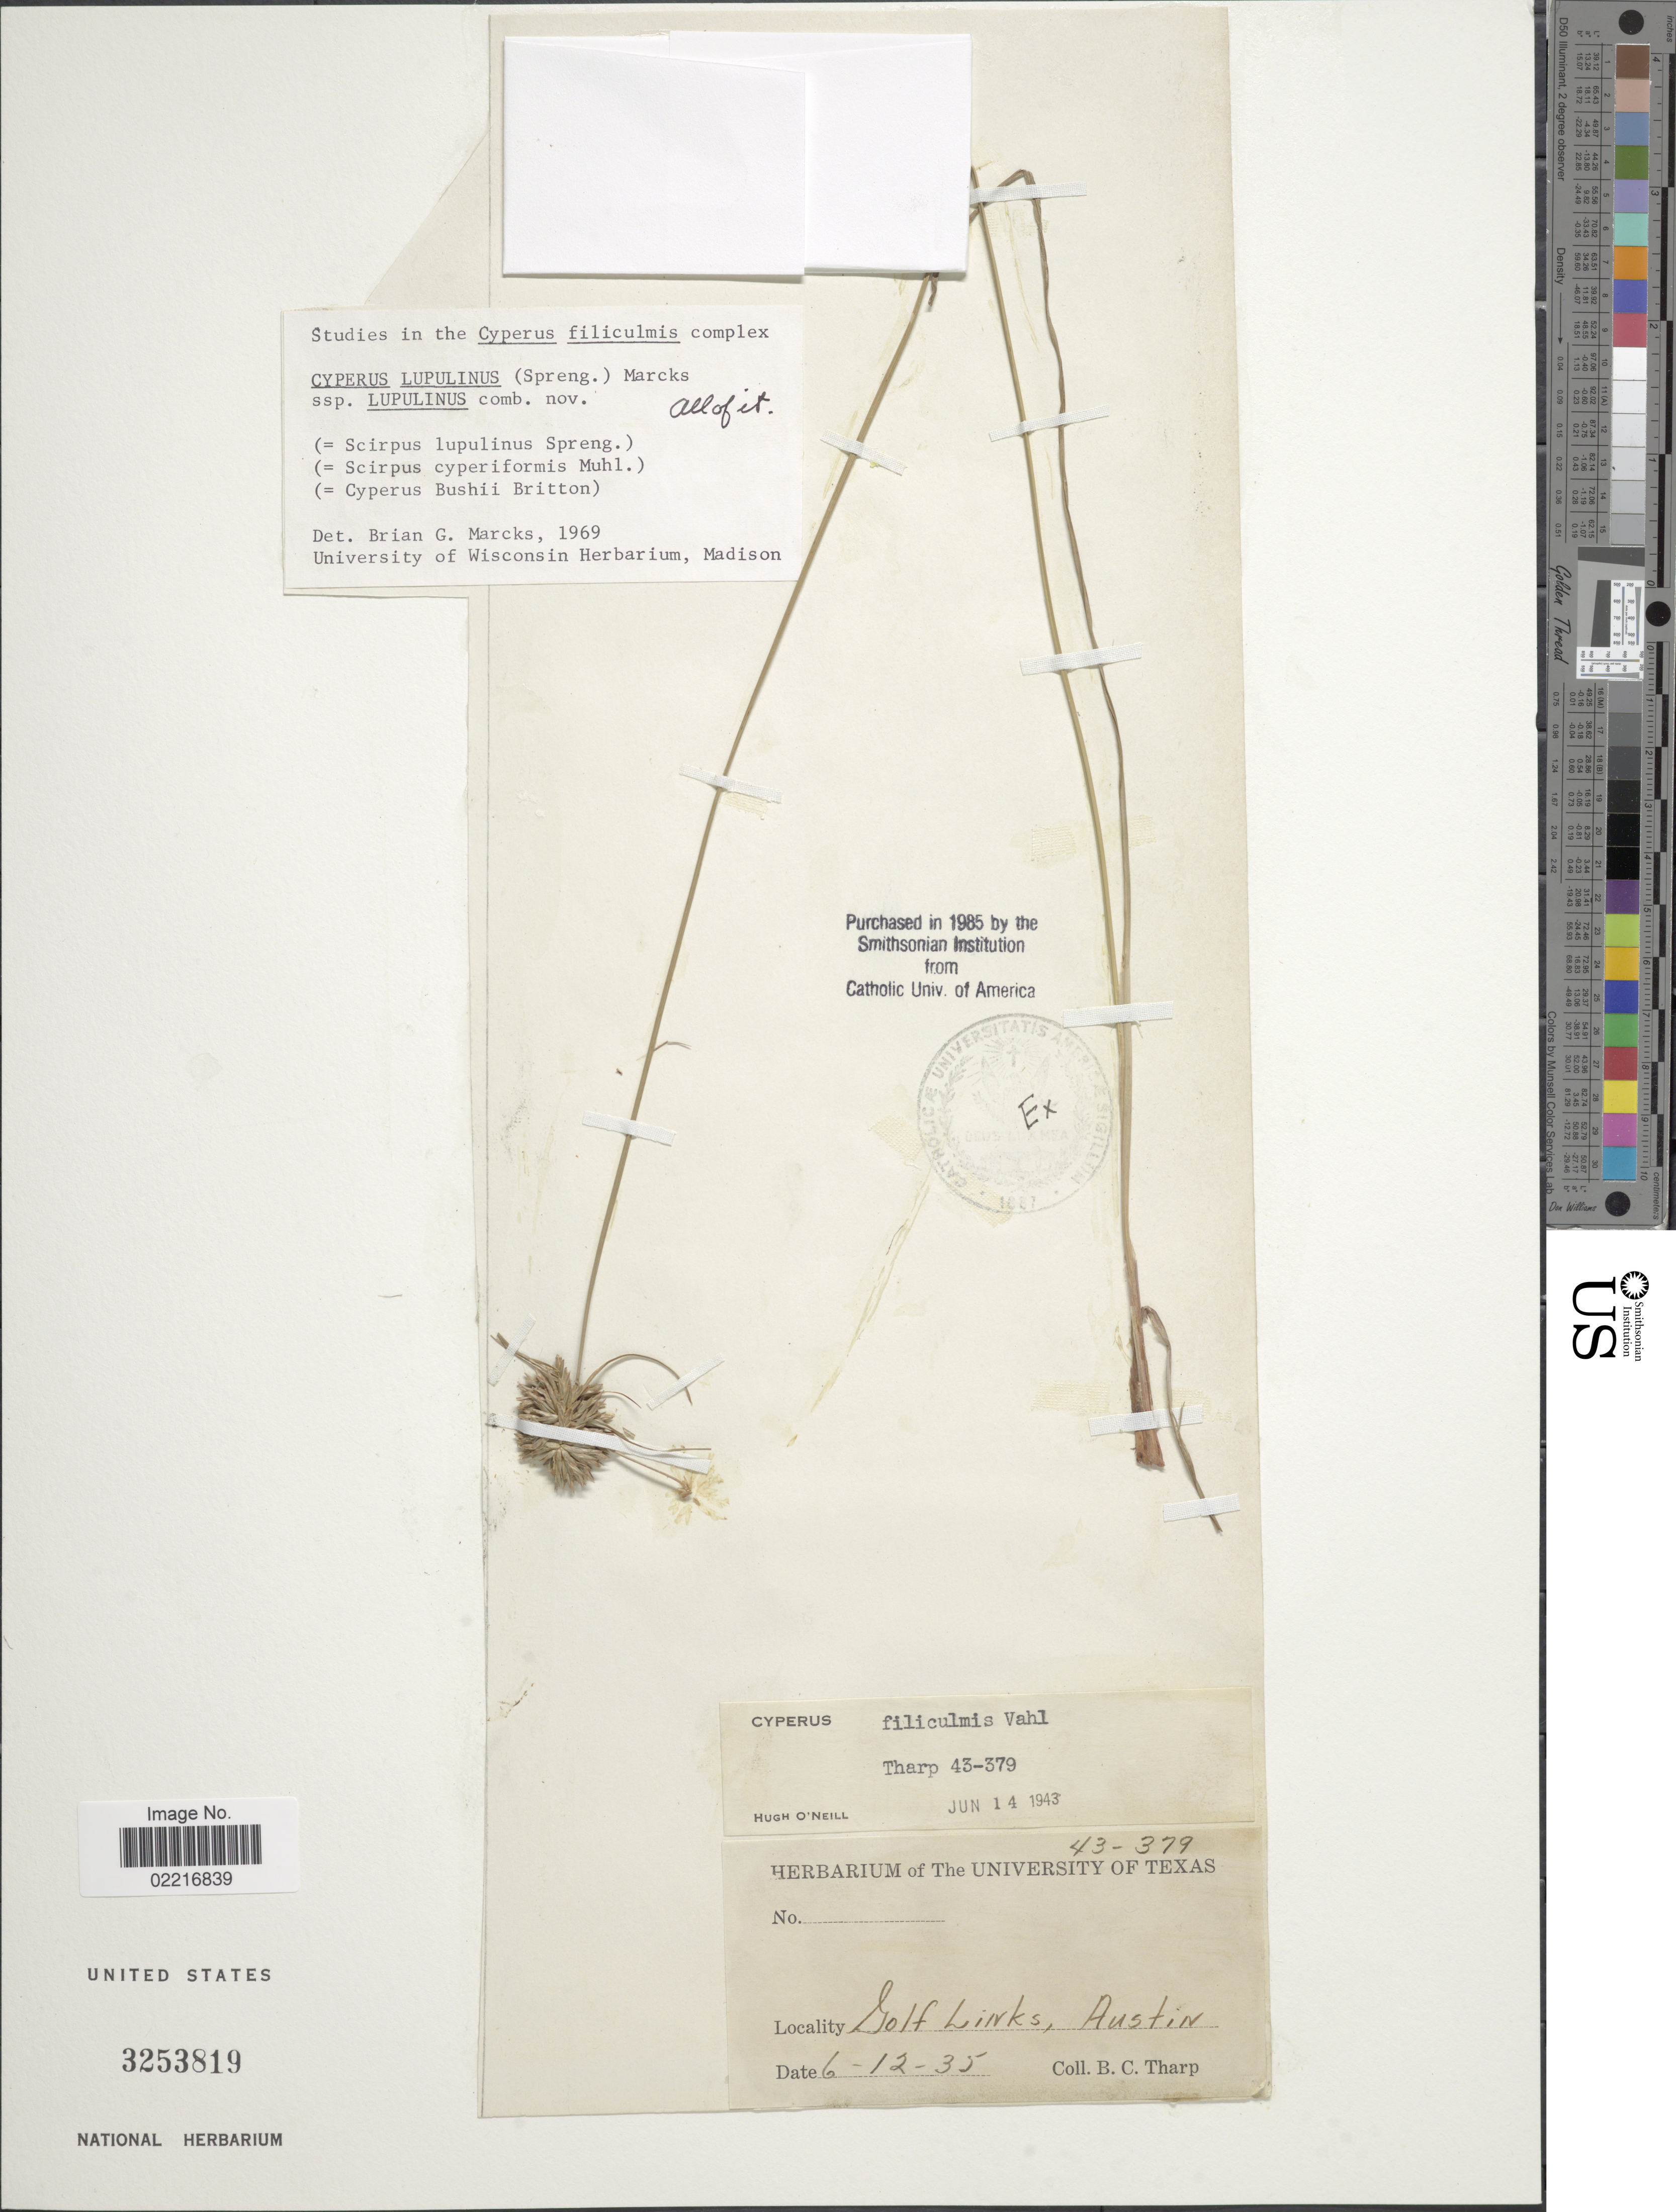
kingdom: Plantae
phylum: Tracheophyta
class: Liliopsida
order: Poales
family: Cyperaceae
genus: Cyperus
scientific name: Cyperus lupulinus subsp. lupulinus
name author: (Spreng.) Marcks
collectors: B. C. Tharp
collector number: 43-379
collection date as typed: Transcribed d/m/y: 12/6/35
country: United States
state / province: Texas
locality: Golf Linksm Austin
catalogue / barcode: US 3253819